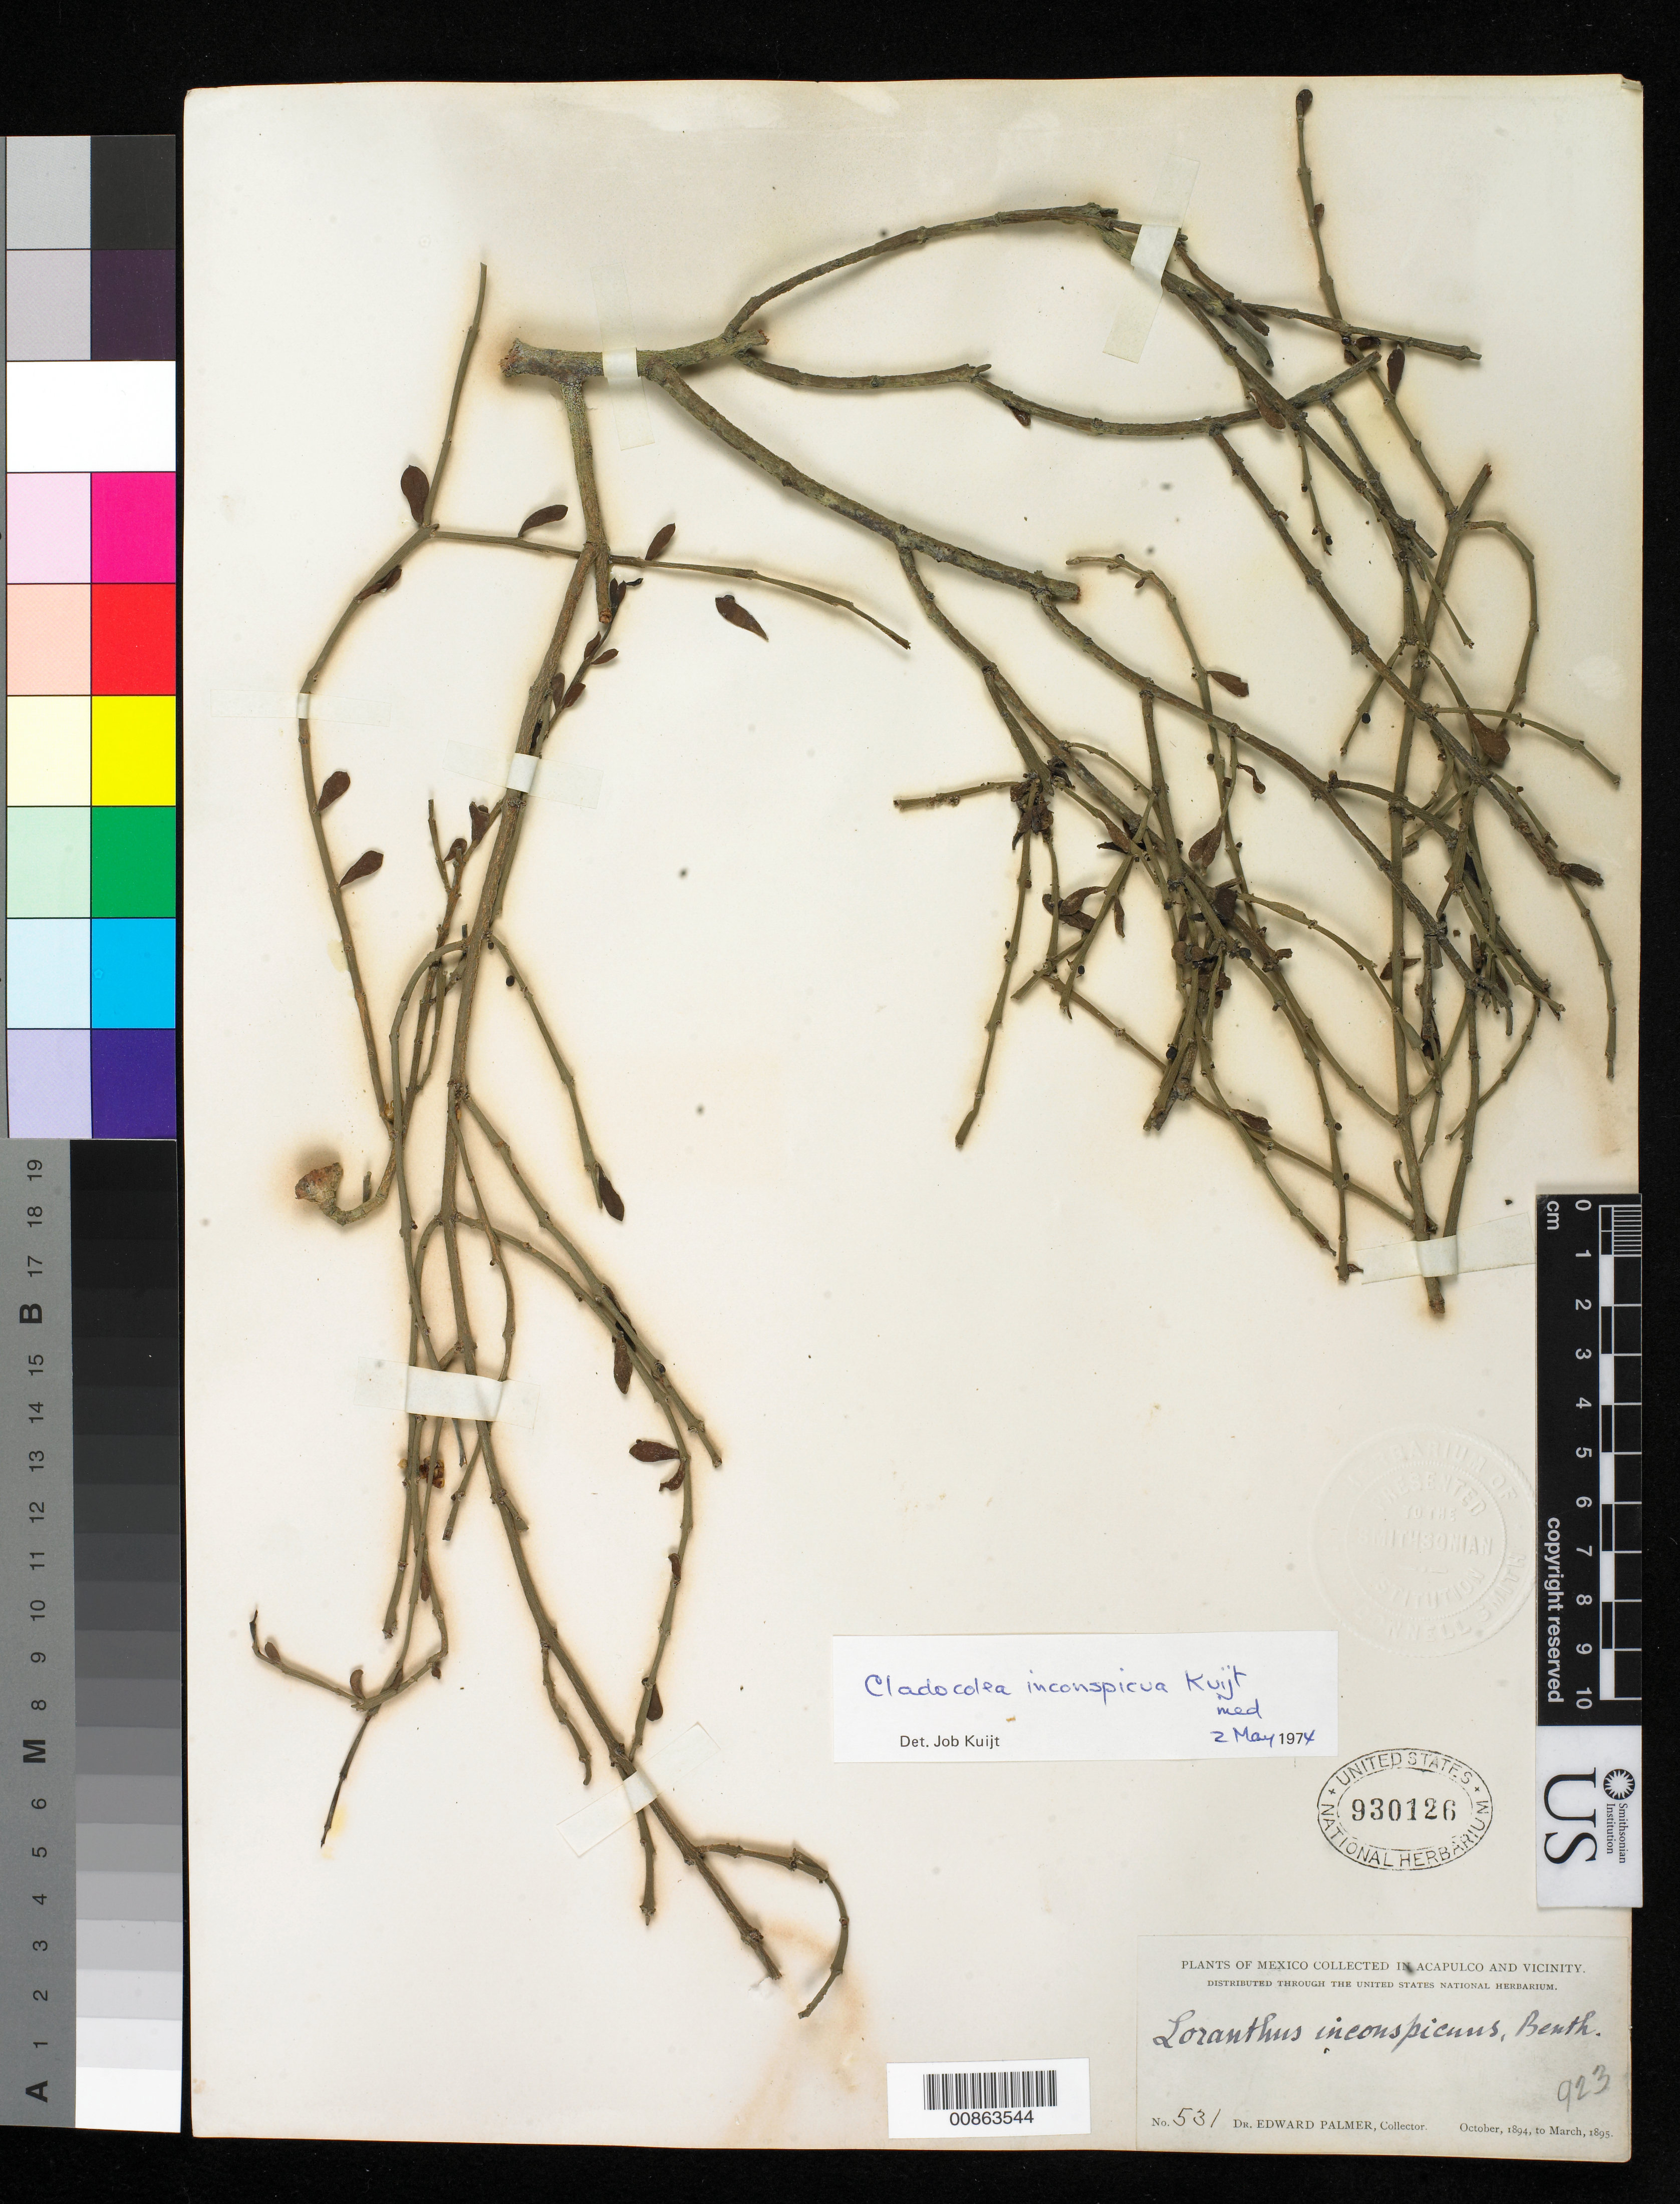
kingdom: Plantae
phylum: Tracheophyta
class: Magnoliopsida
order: Santalales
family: Loranthaceae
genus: Phthirusa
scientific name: Phthirusa inconspicua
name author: (Benth.) Eichler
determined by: Caraballo-Ortiz, Marcos A., (MISS), University of Mississippi (UNITED STATES)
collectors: E. Palmer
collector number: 531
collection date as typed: Oct 1894 to -- Mar 1895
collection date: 1894-10/1895-03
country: Mexico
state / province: Guerrero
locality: Acapulco, Guerrero and vicinity.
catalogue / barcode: US 930126